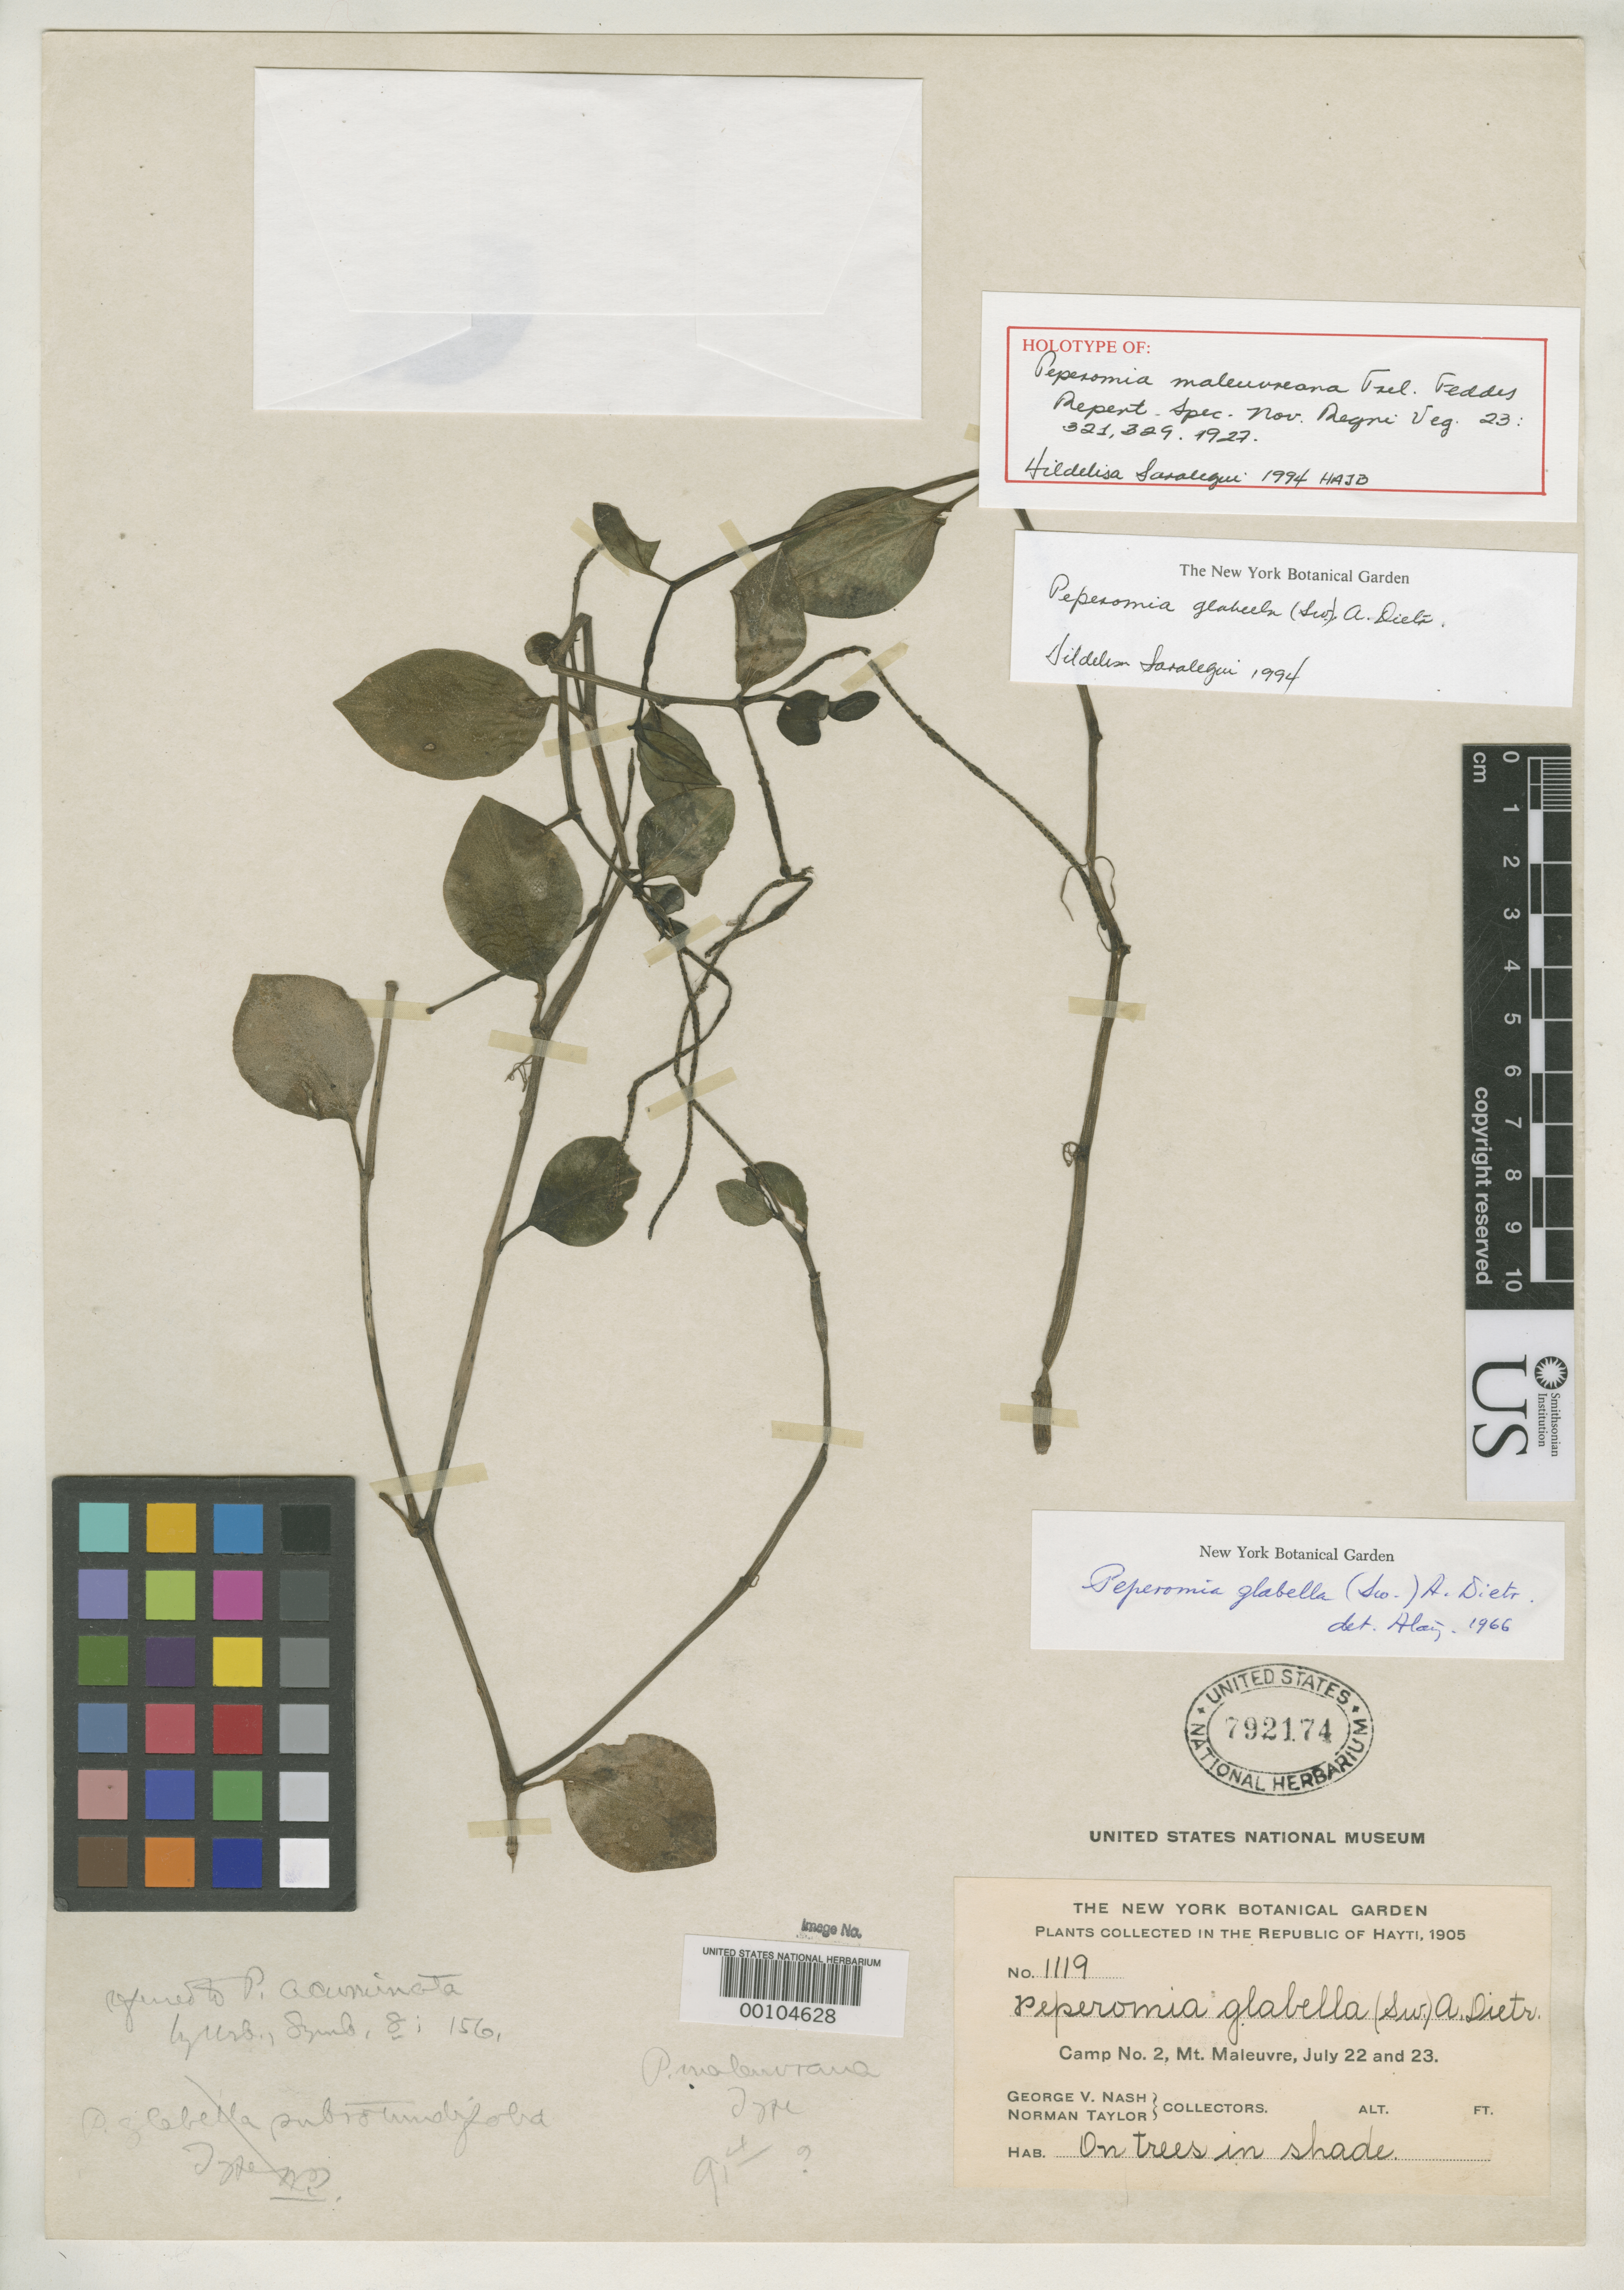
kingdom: Plantae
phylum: Tracheophyta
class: Magnoliopsida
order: Piperales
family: Piperaceae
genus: Peperomia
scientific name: Peperomia maleuvreana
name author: Trel.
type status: Holotype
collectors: G. V. Nash & N. Taylor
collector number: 1119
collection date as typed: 22 Jul 1905 to 23 Jul 1905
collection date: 1905-07-22/1905-07-23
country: Haiti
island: Hispaniola Island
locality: Mt. Maleuvre.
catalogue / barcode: US 792174